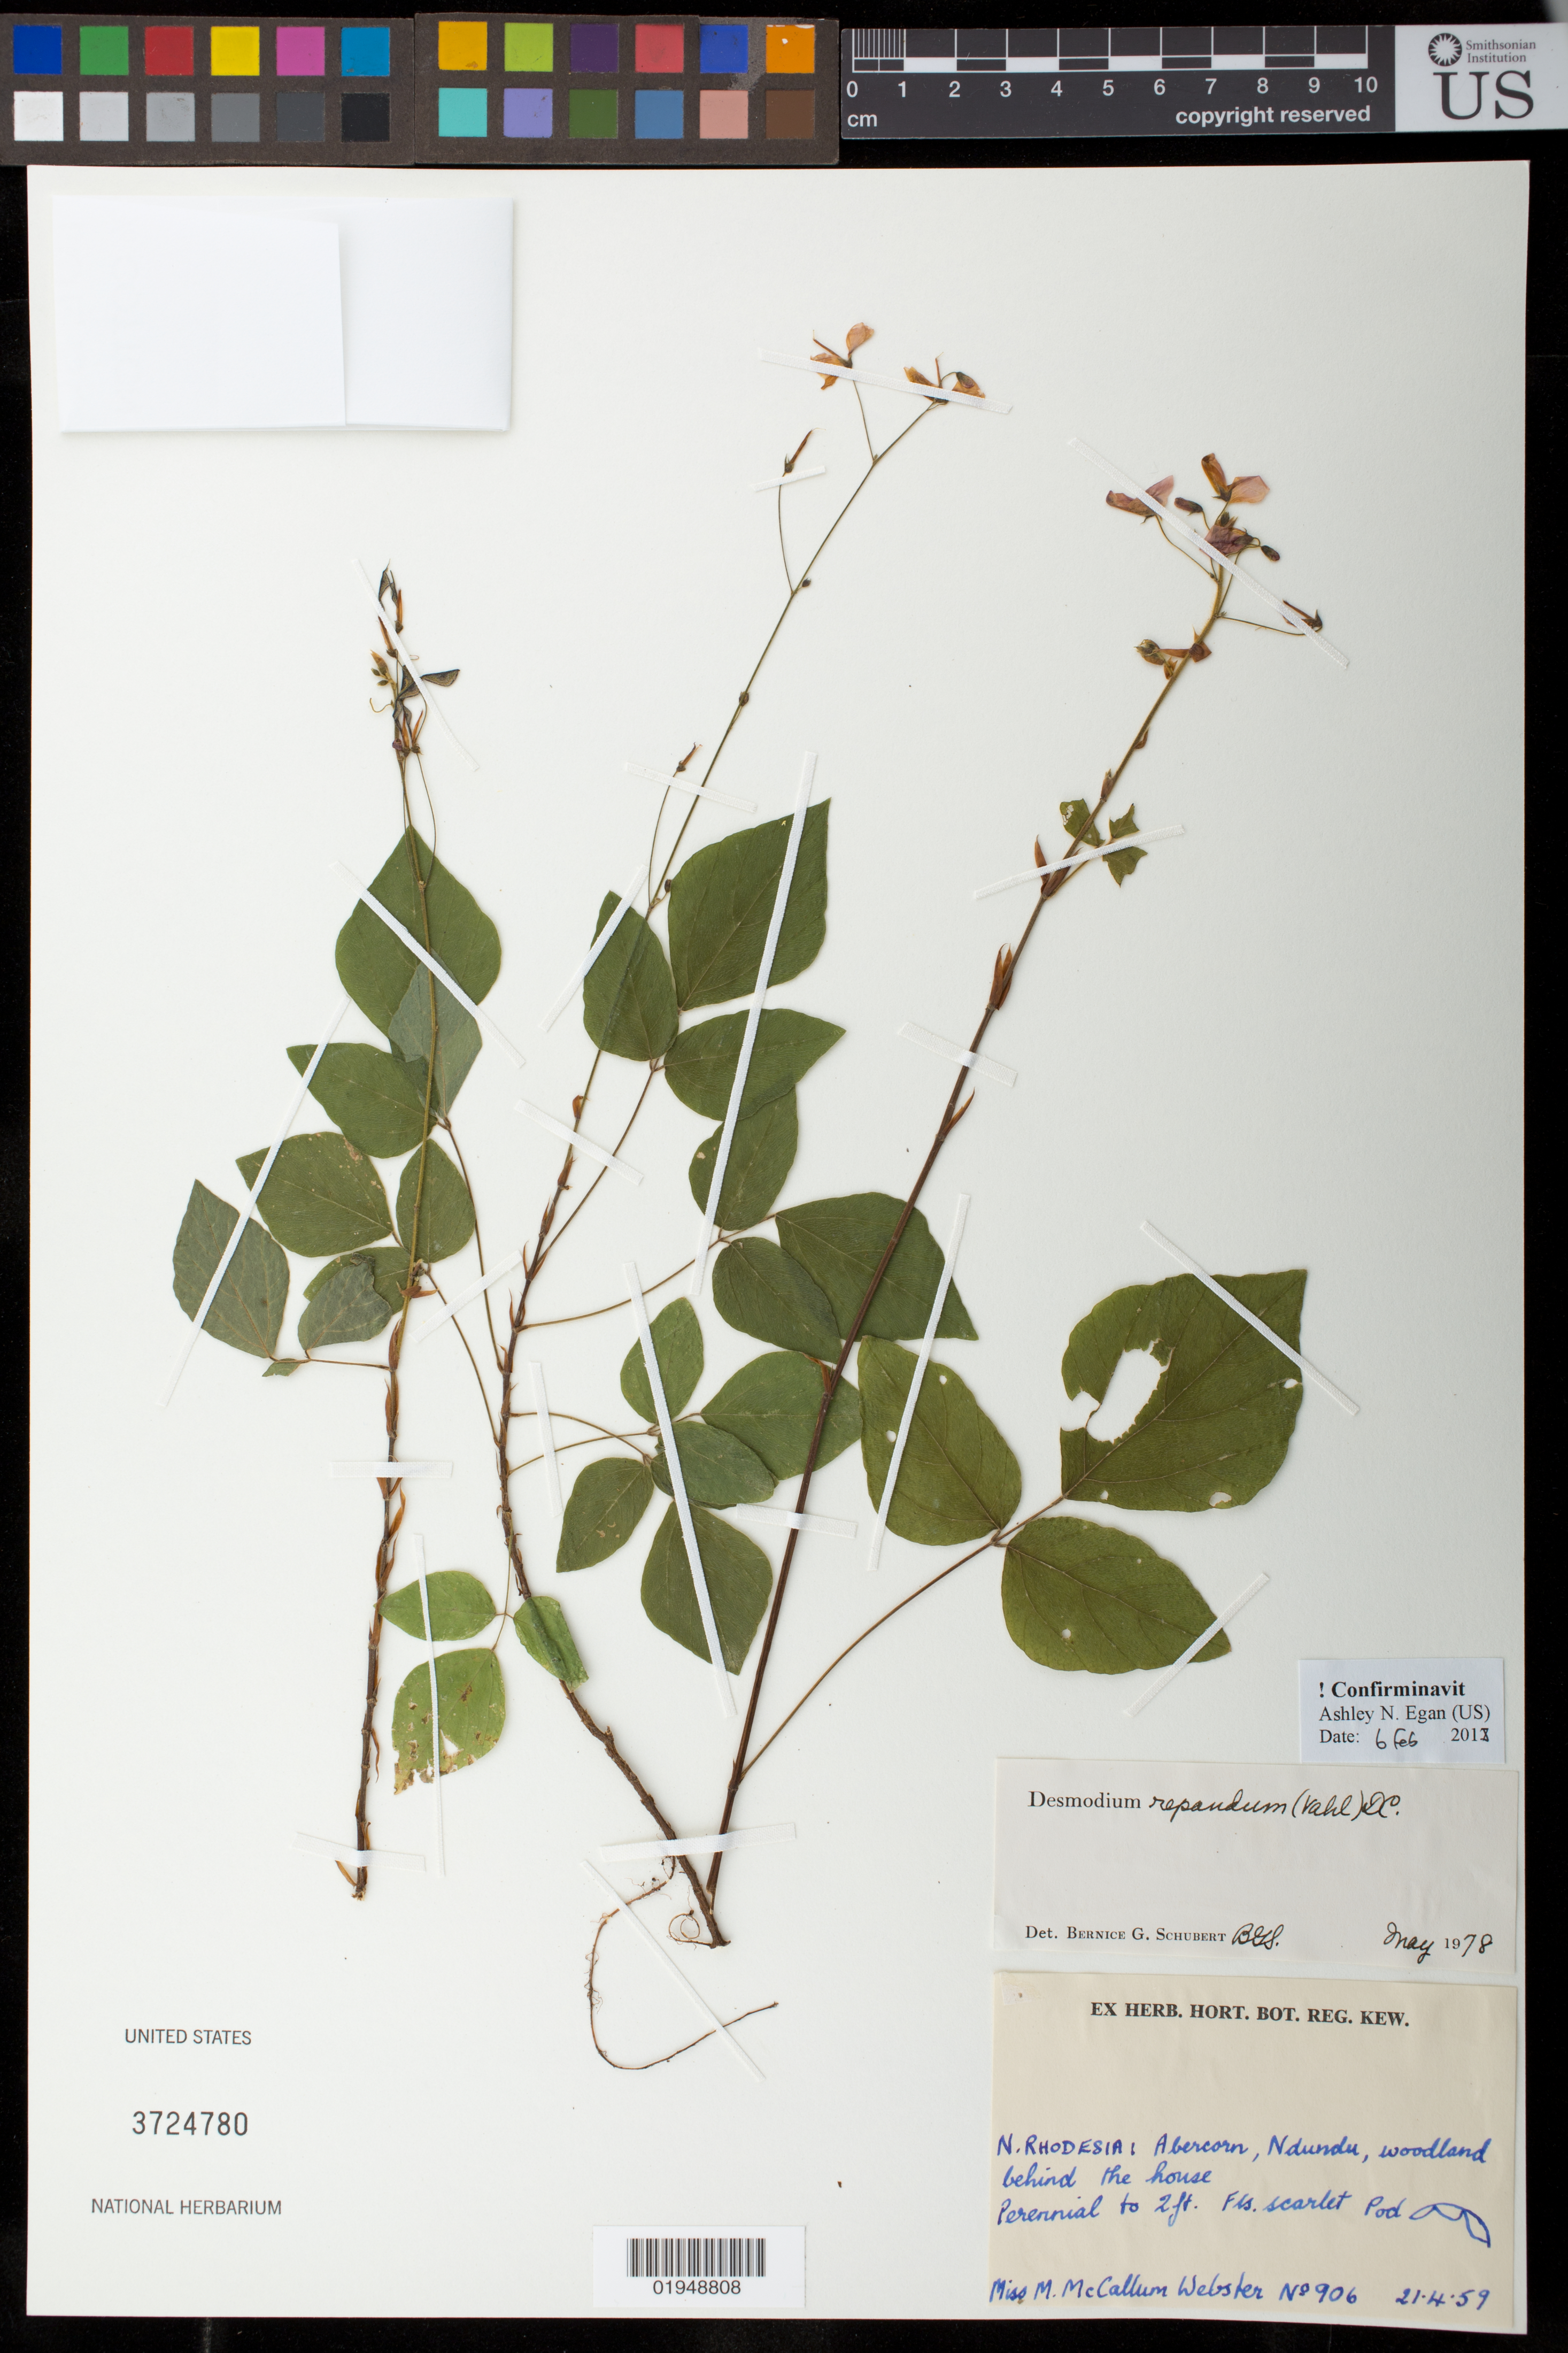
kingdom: Plantae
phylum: Tracheophyta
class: Magnoliopsida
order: Fabales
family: Fabaceae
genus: Hylodesmum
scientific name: Hylodesmum repandum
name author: (Vahl) H. Ohashi & R.R. Mill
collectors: M. McCallm Webster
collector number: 906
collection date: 1959-04-21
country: Zambia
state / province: Northern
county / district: Mbala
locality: Abercorn, Ndundu, woodland behind the house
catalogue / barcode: US 3724780